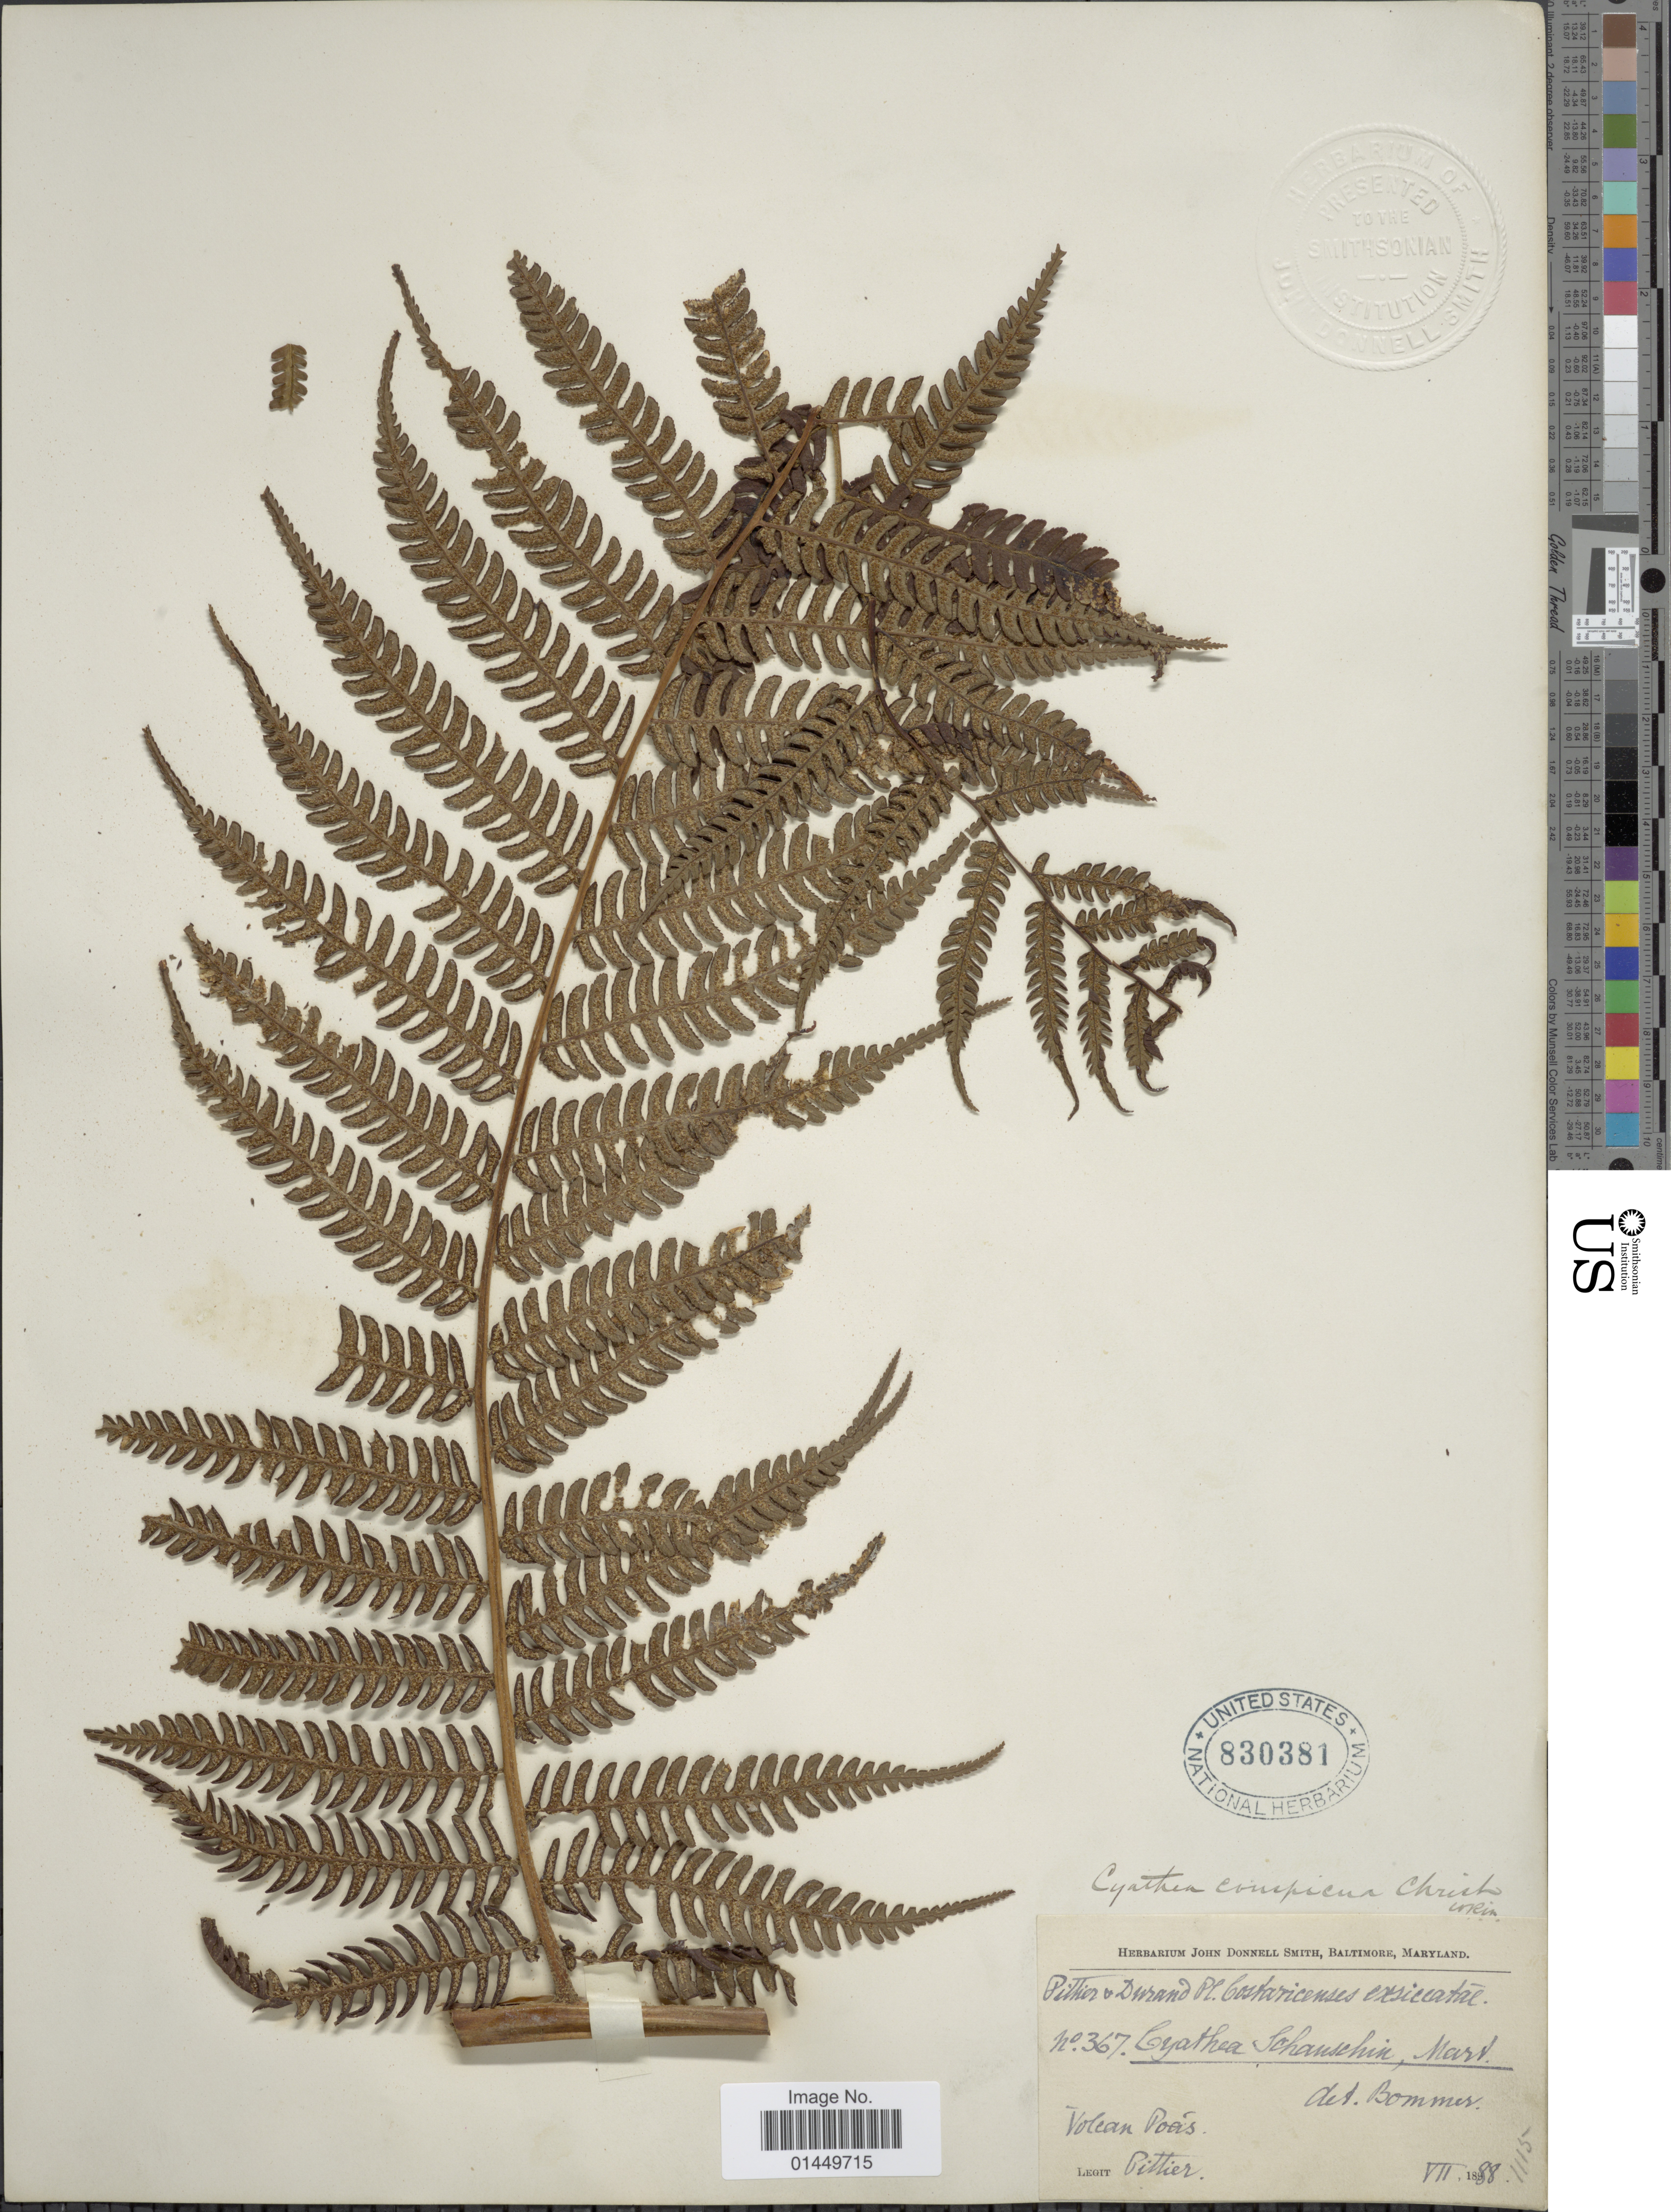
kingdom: Plantae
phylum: Tracheophyta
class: Polypodiopsida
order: Cyatheales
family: Cyatheaceae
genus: Cyathea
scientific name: Cyathea suprastrigosa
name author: (Christ) Maxon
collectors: H. F. Pittier & T. Durand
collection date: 1888-07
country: Costa Rica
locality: Volcan Poas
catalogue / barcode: US 830381